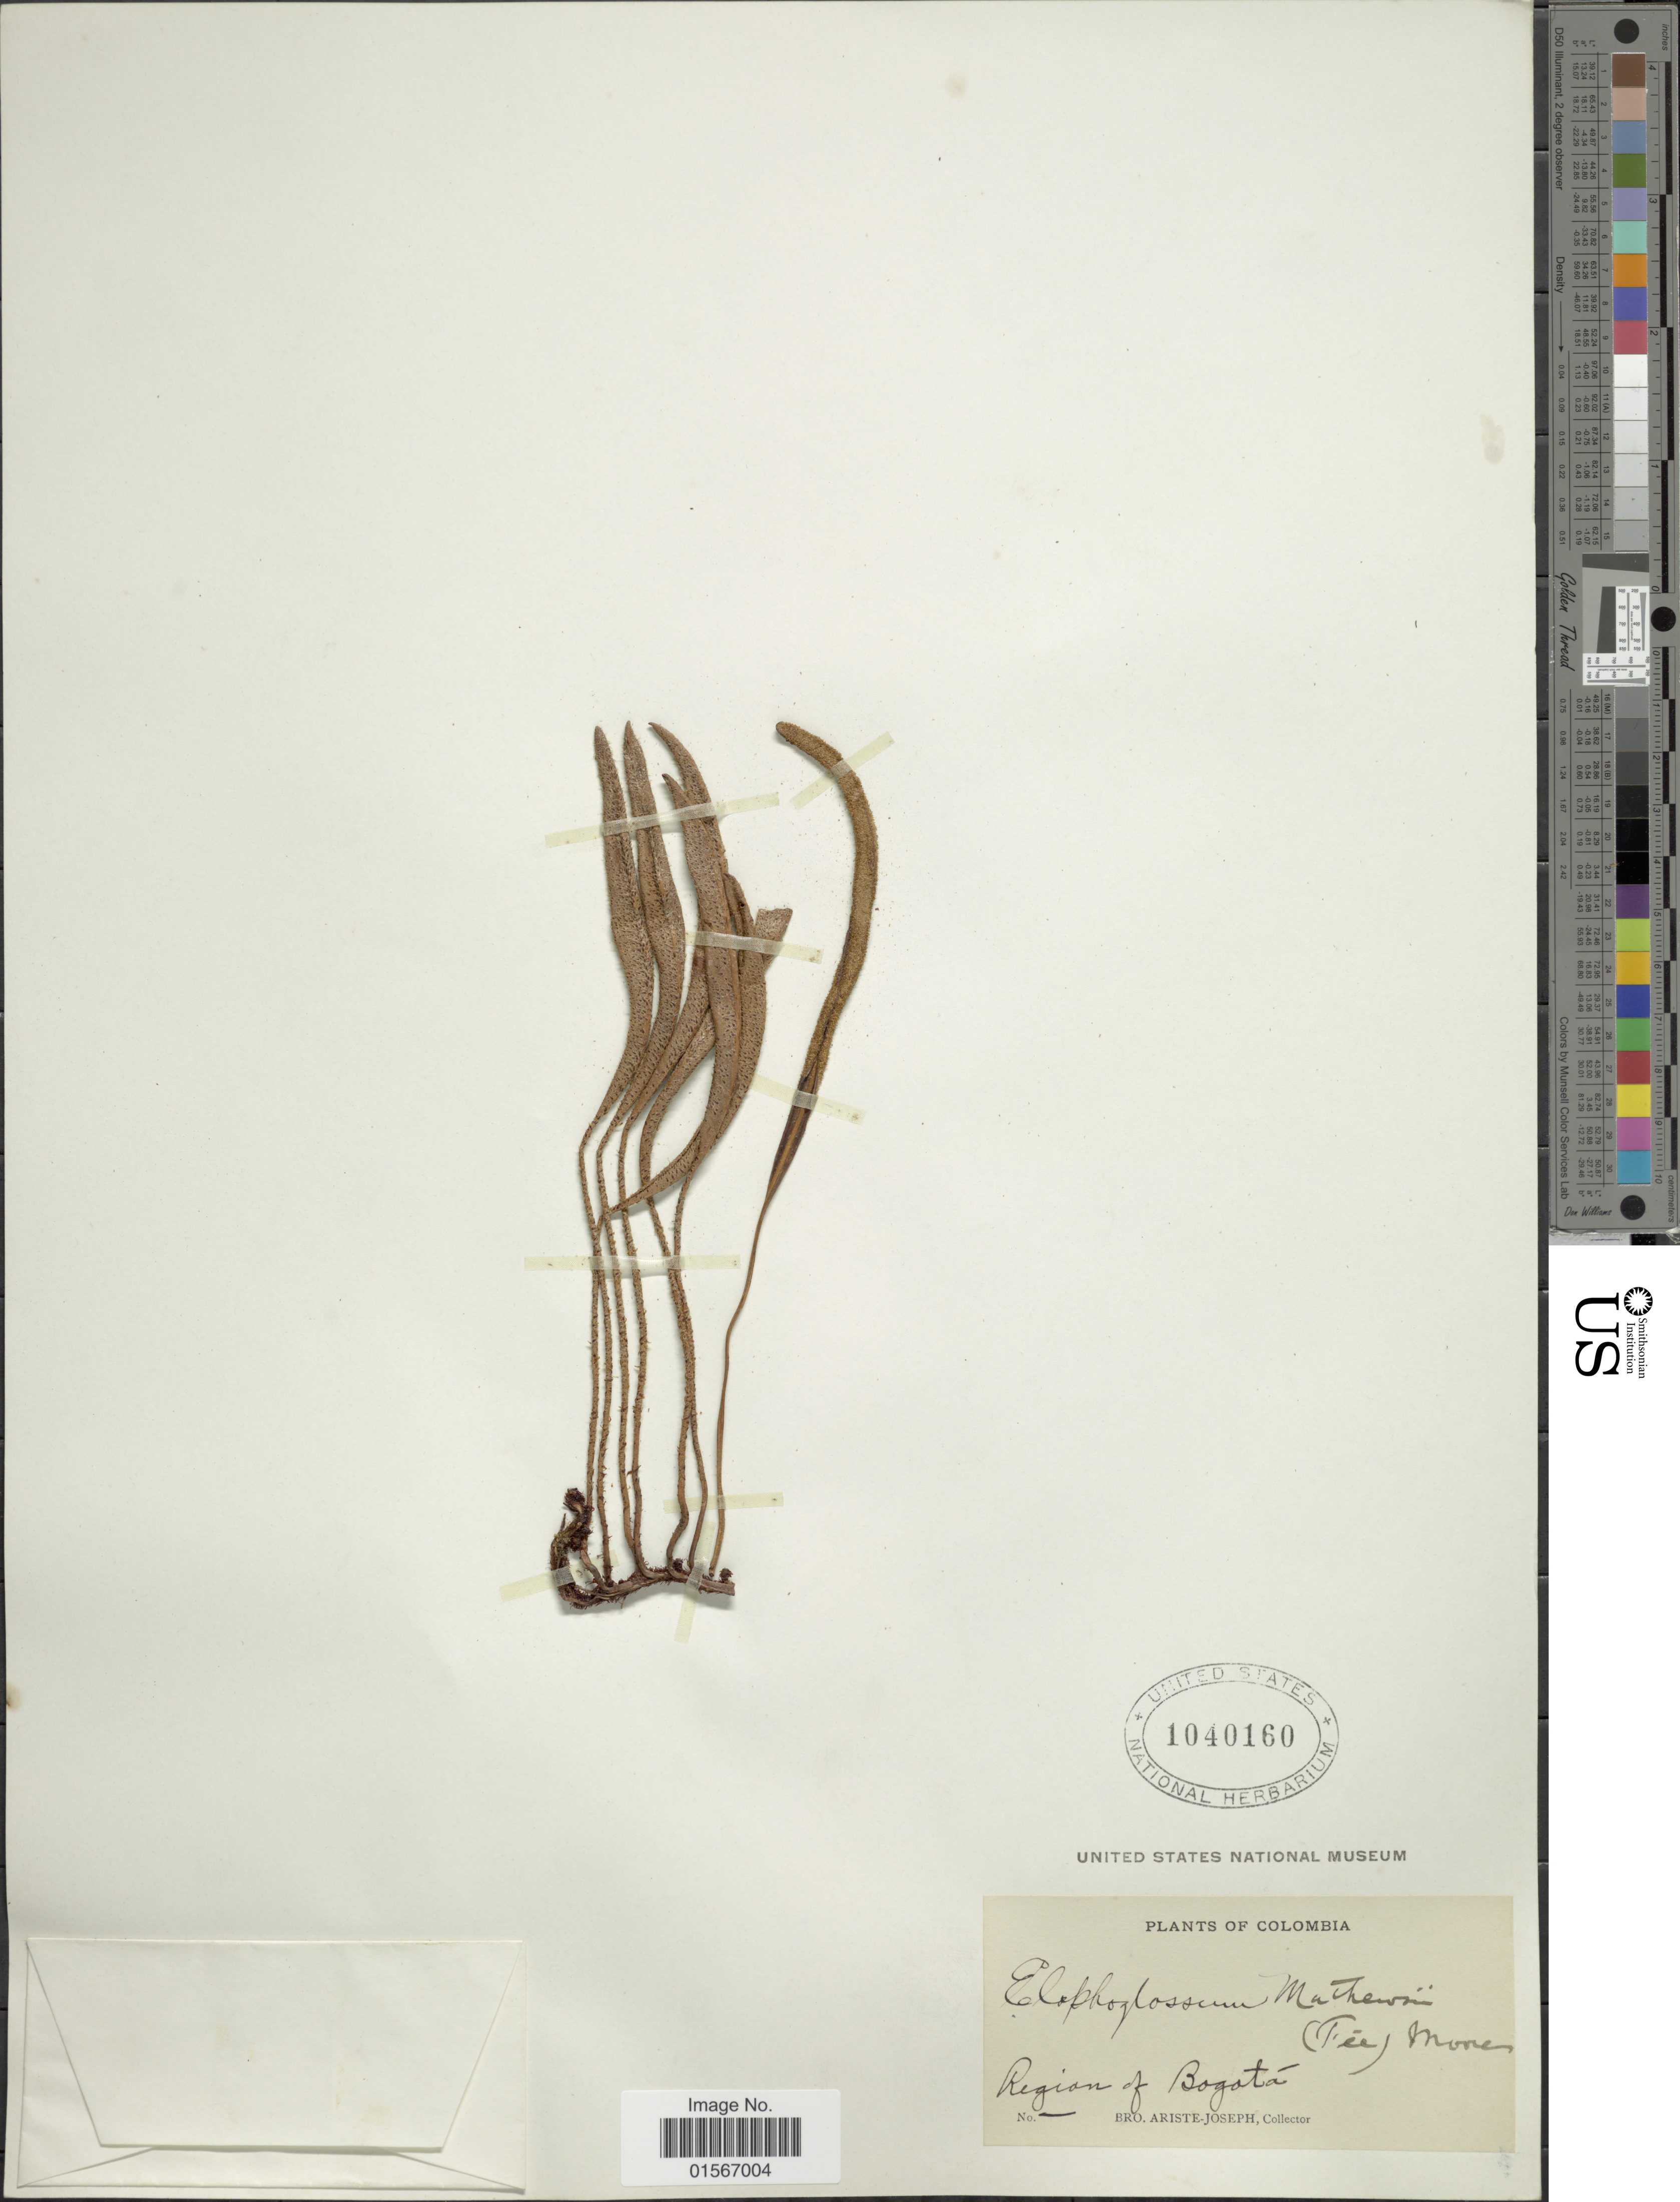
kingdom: Plantae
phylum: Tracheophyta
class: Polypodiopsida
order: Polypodiales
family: Dryopteridaceae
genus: Elaphoglossum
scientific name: Elaphoglossum mathewsii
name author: (Fée) T. Moore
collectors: Bro. Ariste-Joseph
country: Colombia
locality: Region of Bogotá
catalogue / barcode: US 1040160